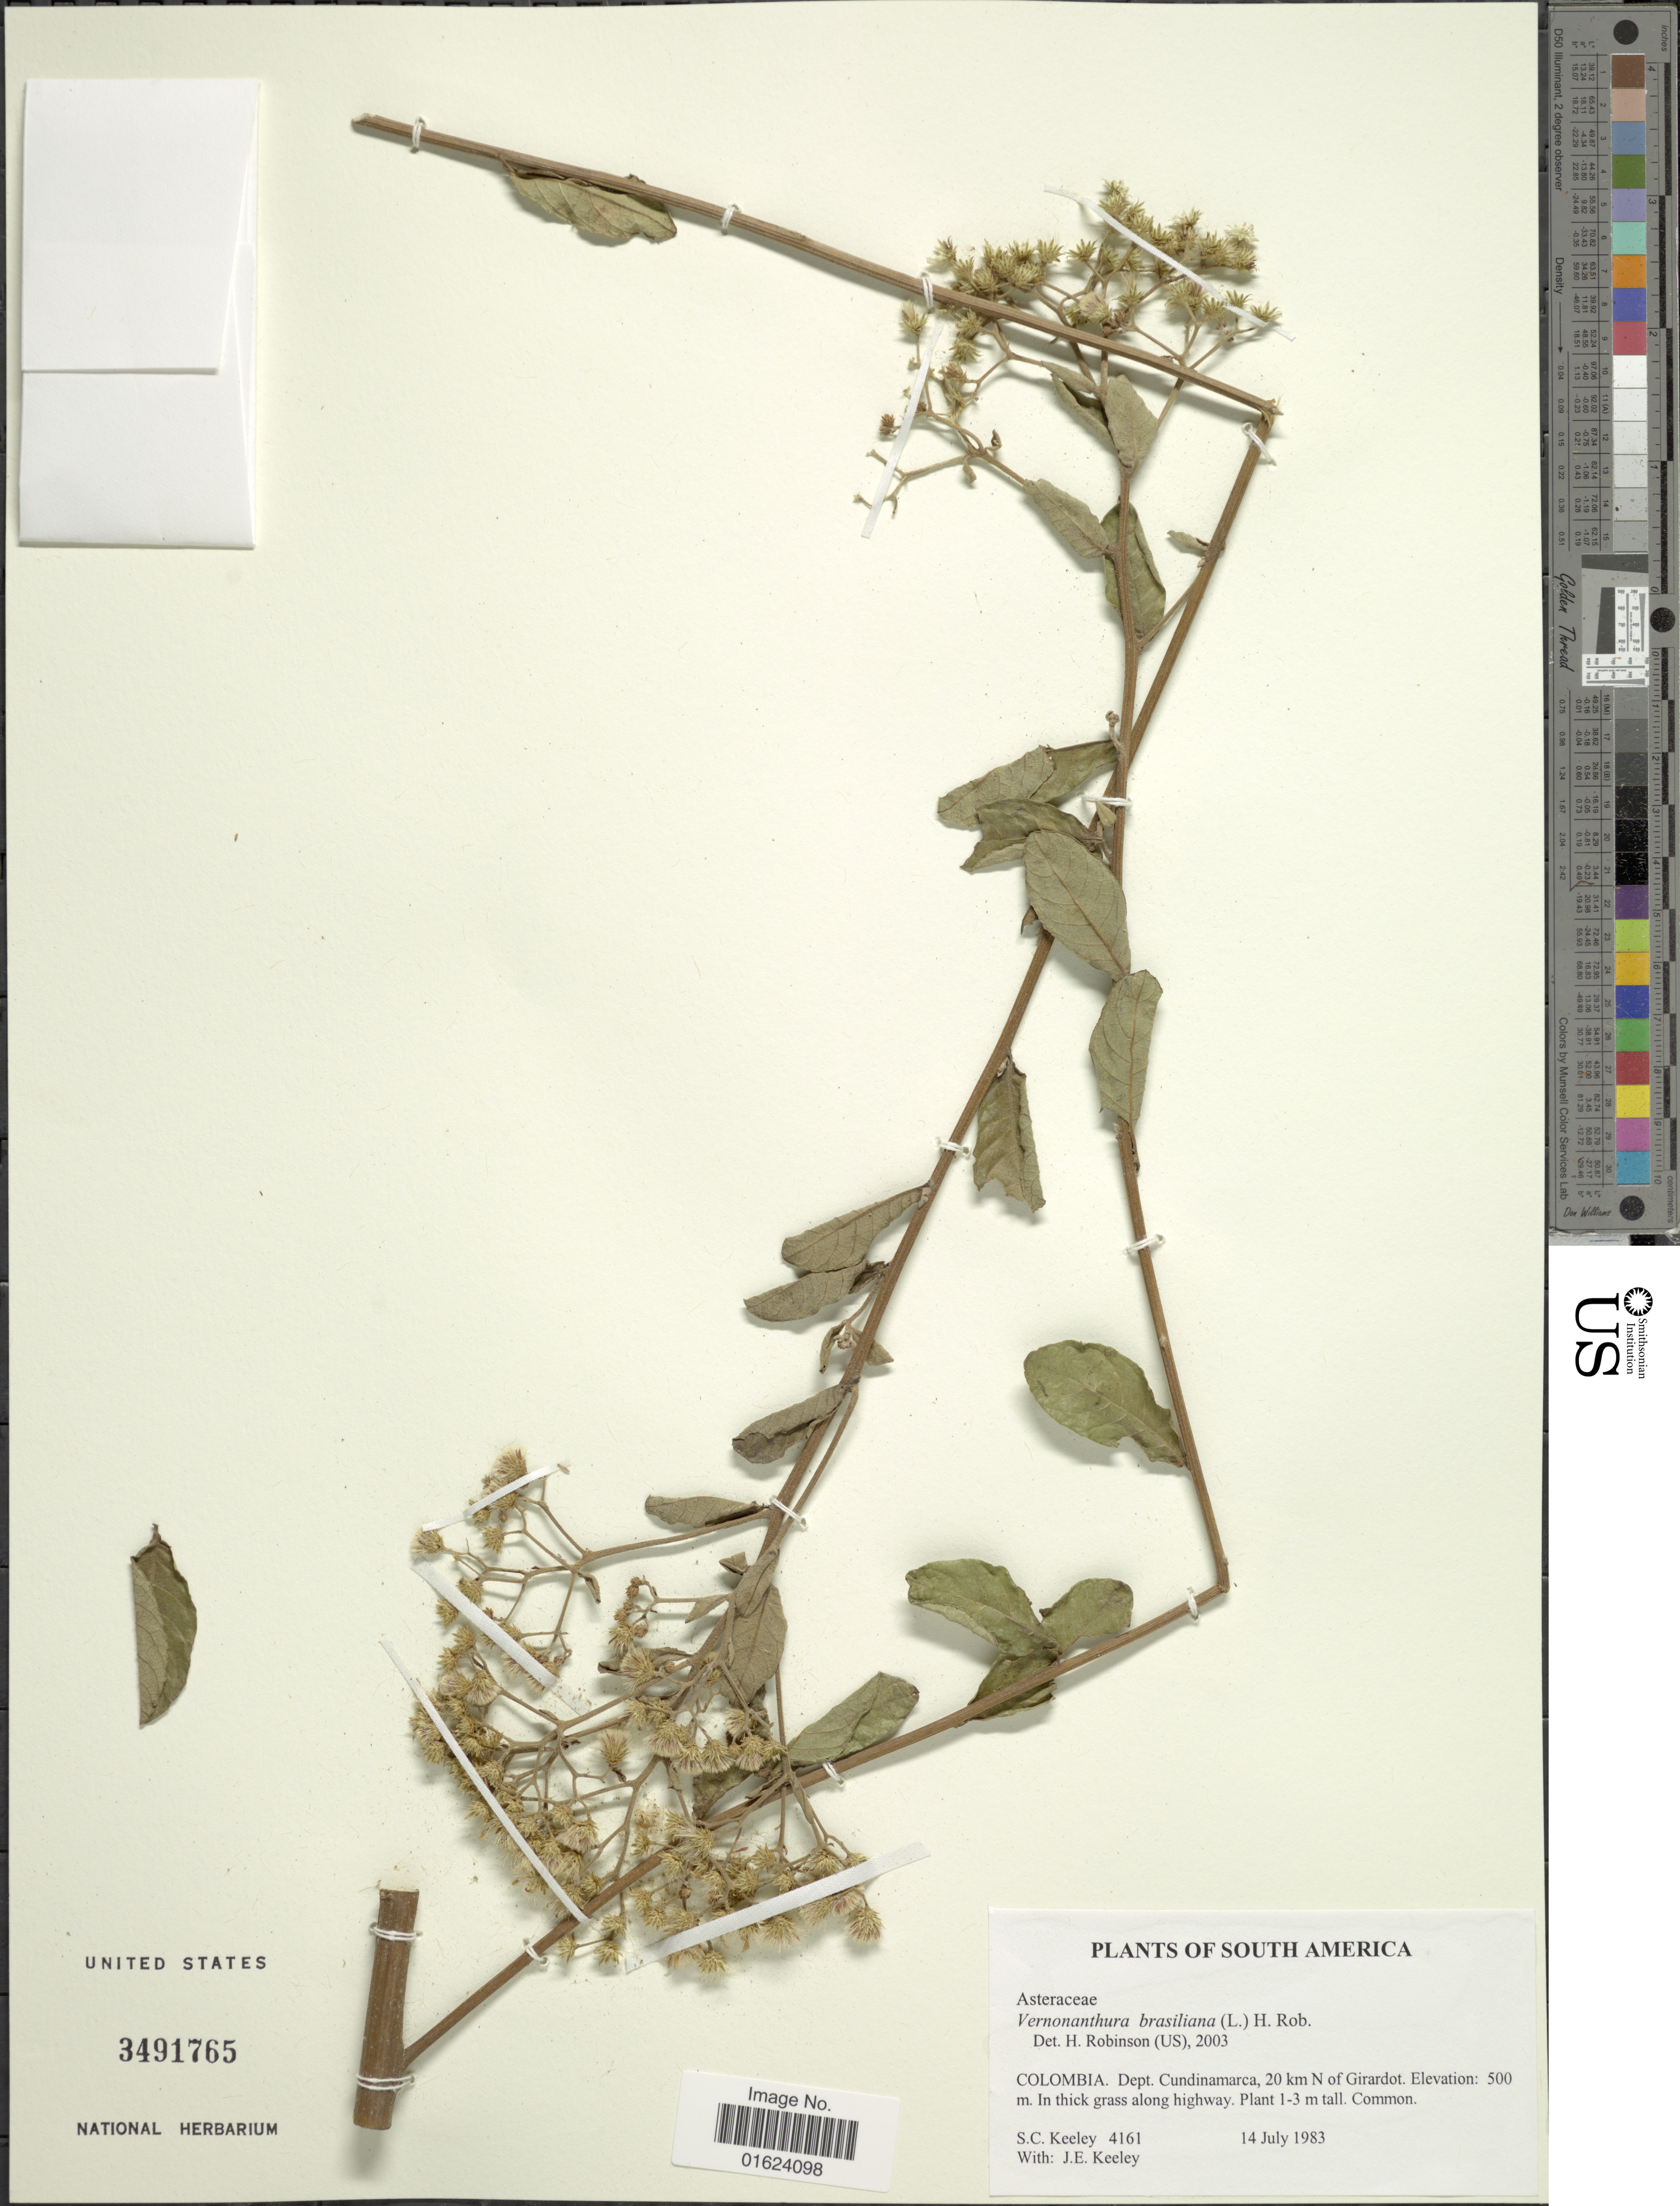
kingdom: Plantae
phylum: Tracheophyta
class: Magnoliopsida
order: Asterales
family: Asteraceae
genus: Vernonia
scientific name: Vernonia brasiliana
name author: (L.) Druce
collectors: S. C. Keeley & J. E. Keeley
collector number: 4161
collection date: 1983-07-14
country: Colombia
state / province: Cundinamarca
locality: Colombia. Dept. Cundinamarca, 20 km N of Girardot.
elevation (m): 500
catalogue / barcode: US 3491765